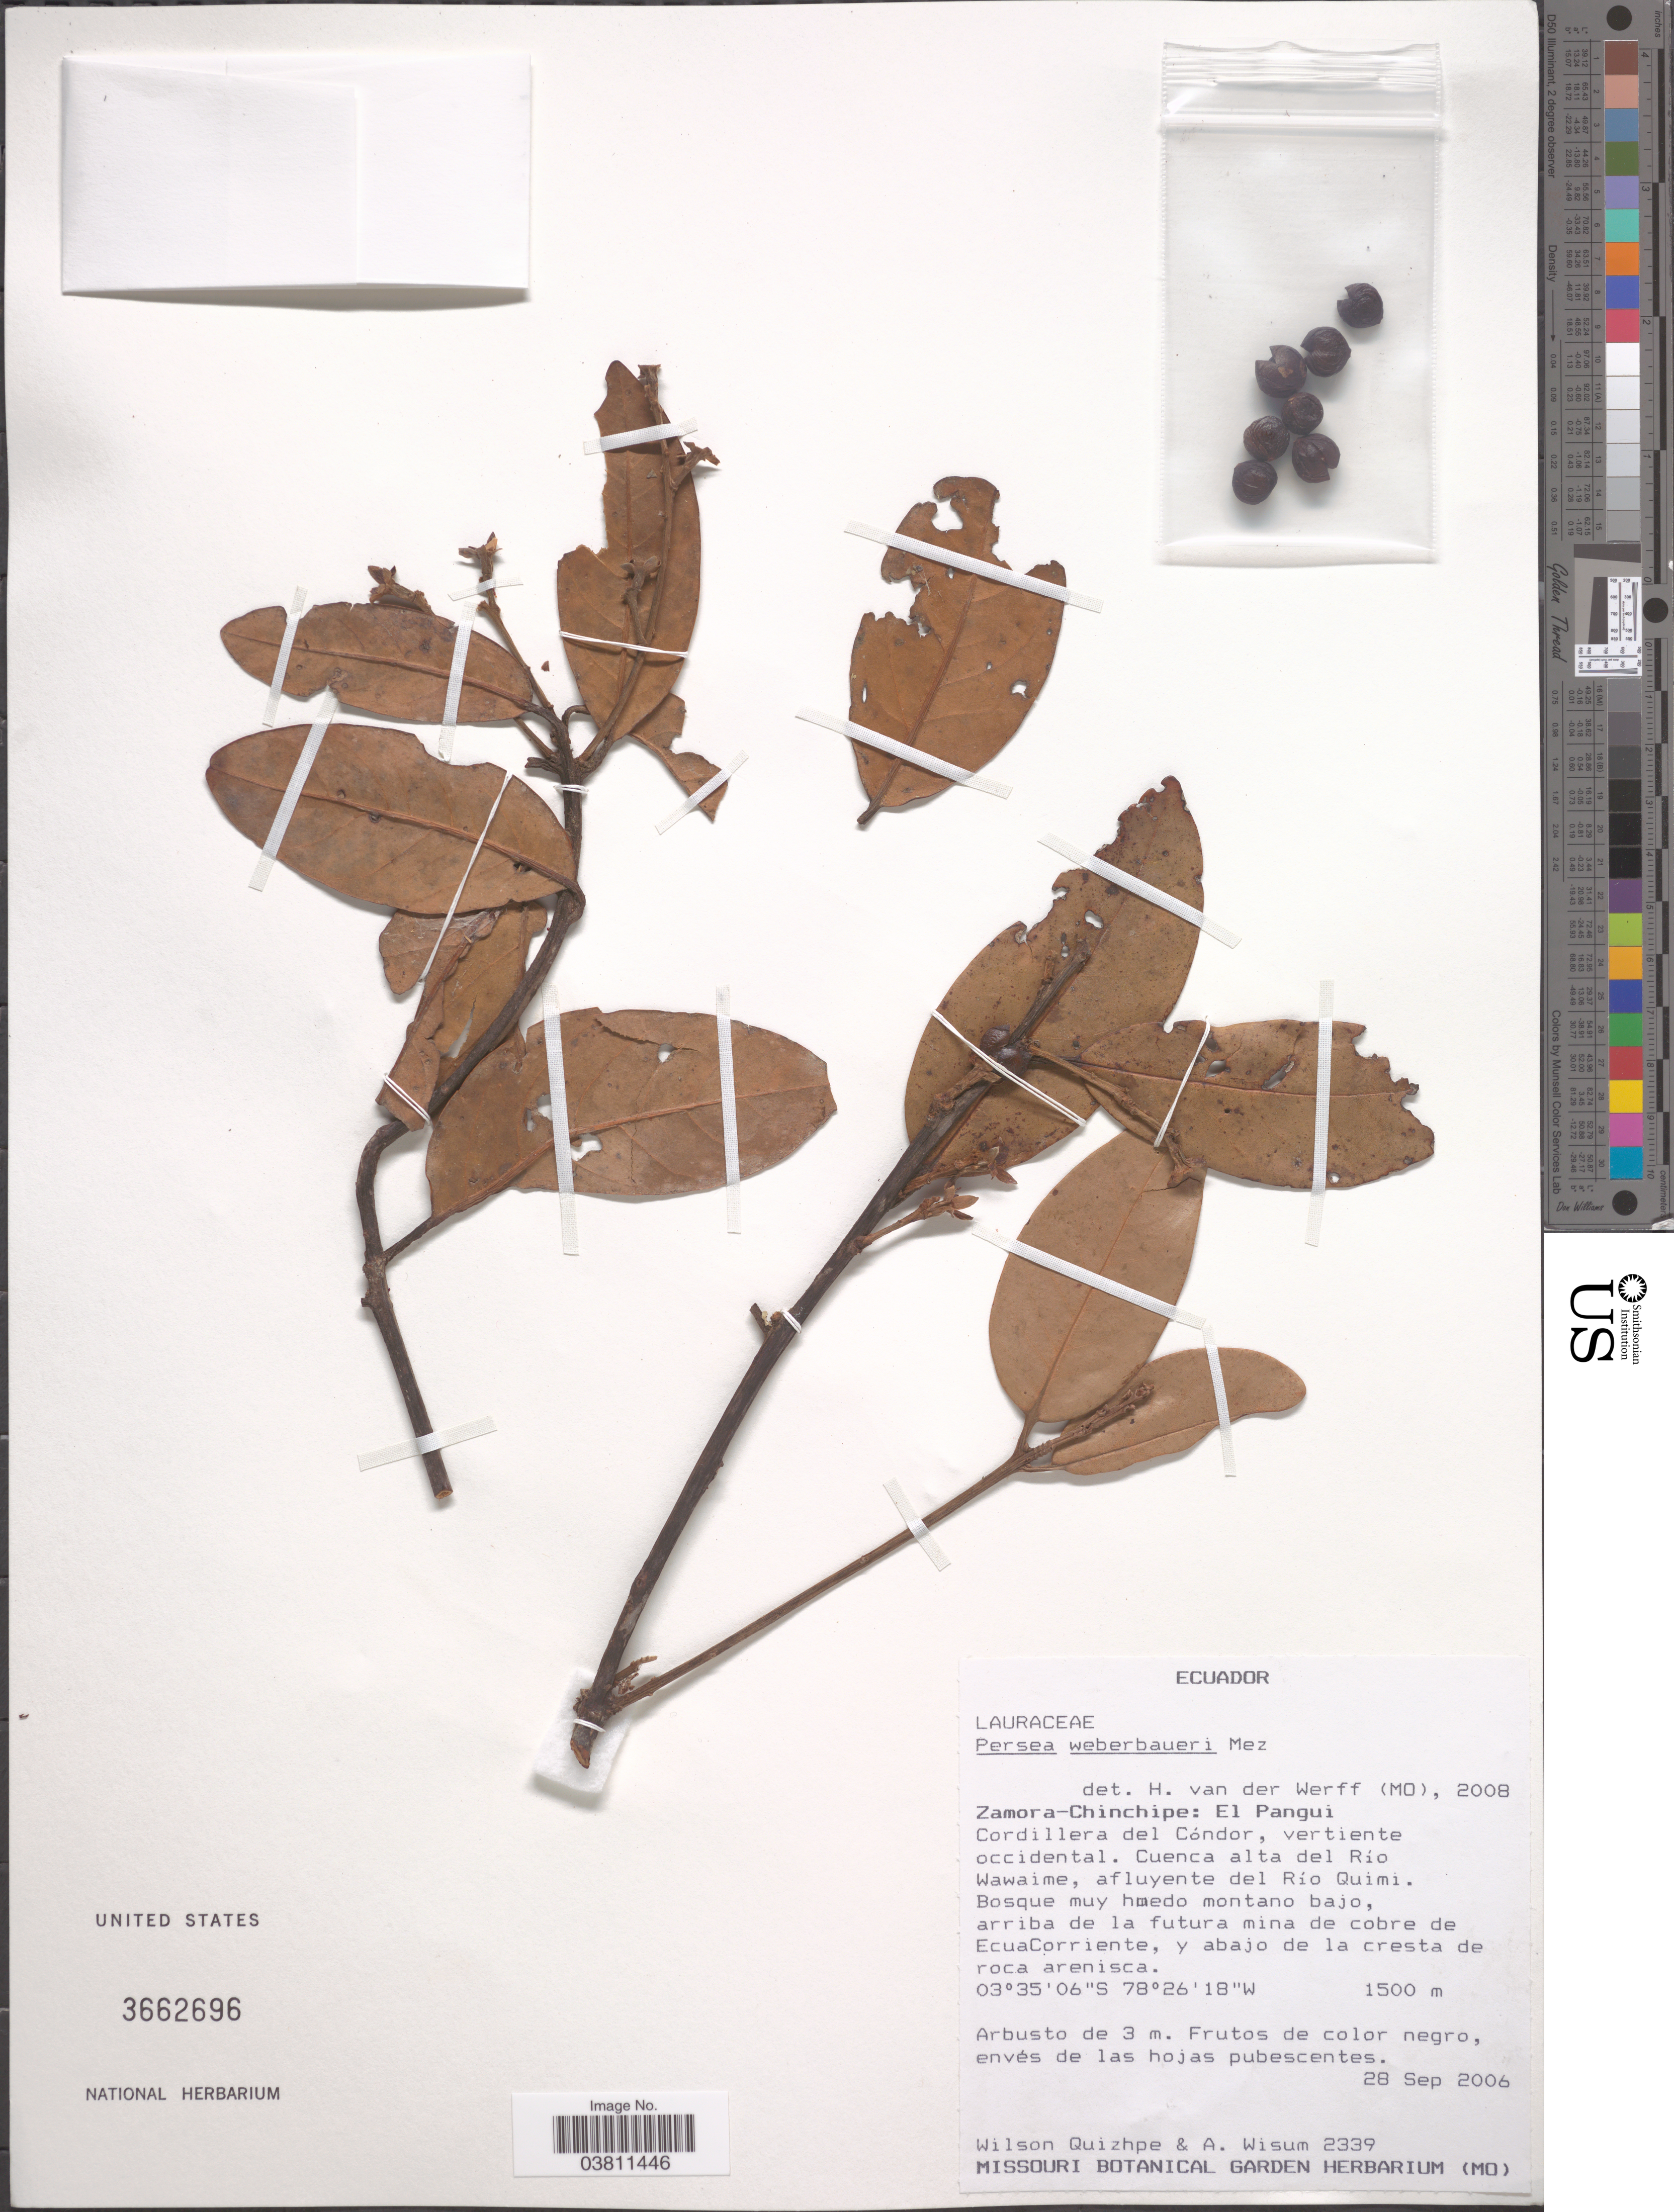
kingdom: Plantae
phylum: Tracheophyta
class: Magnoliopsida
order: Laurales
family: Lauraceae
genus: Persea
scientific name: Persea weberbaueri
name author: Mez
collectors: W. Quizhpe & A. Wisum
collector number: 2339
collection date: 2006-09-28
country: Ecuador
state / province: Zamora-Chinchipe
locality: El Pangui. Cordillera del Cóndor, vertiente occidental. Cuenca alta del Río Wawaime, afluyente del Río Quimi.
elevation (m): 1500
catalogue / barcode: US 3662696